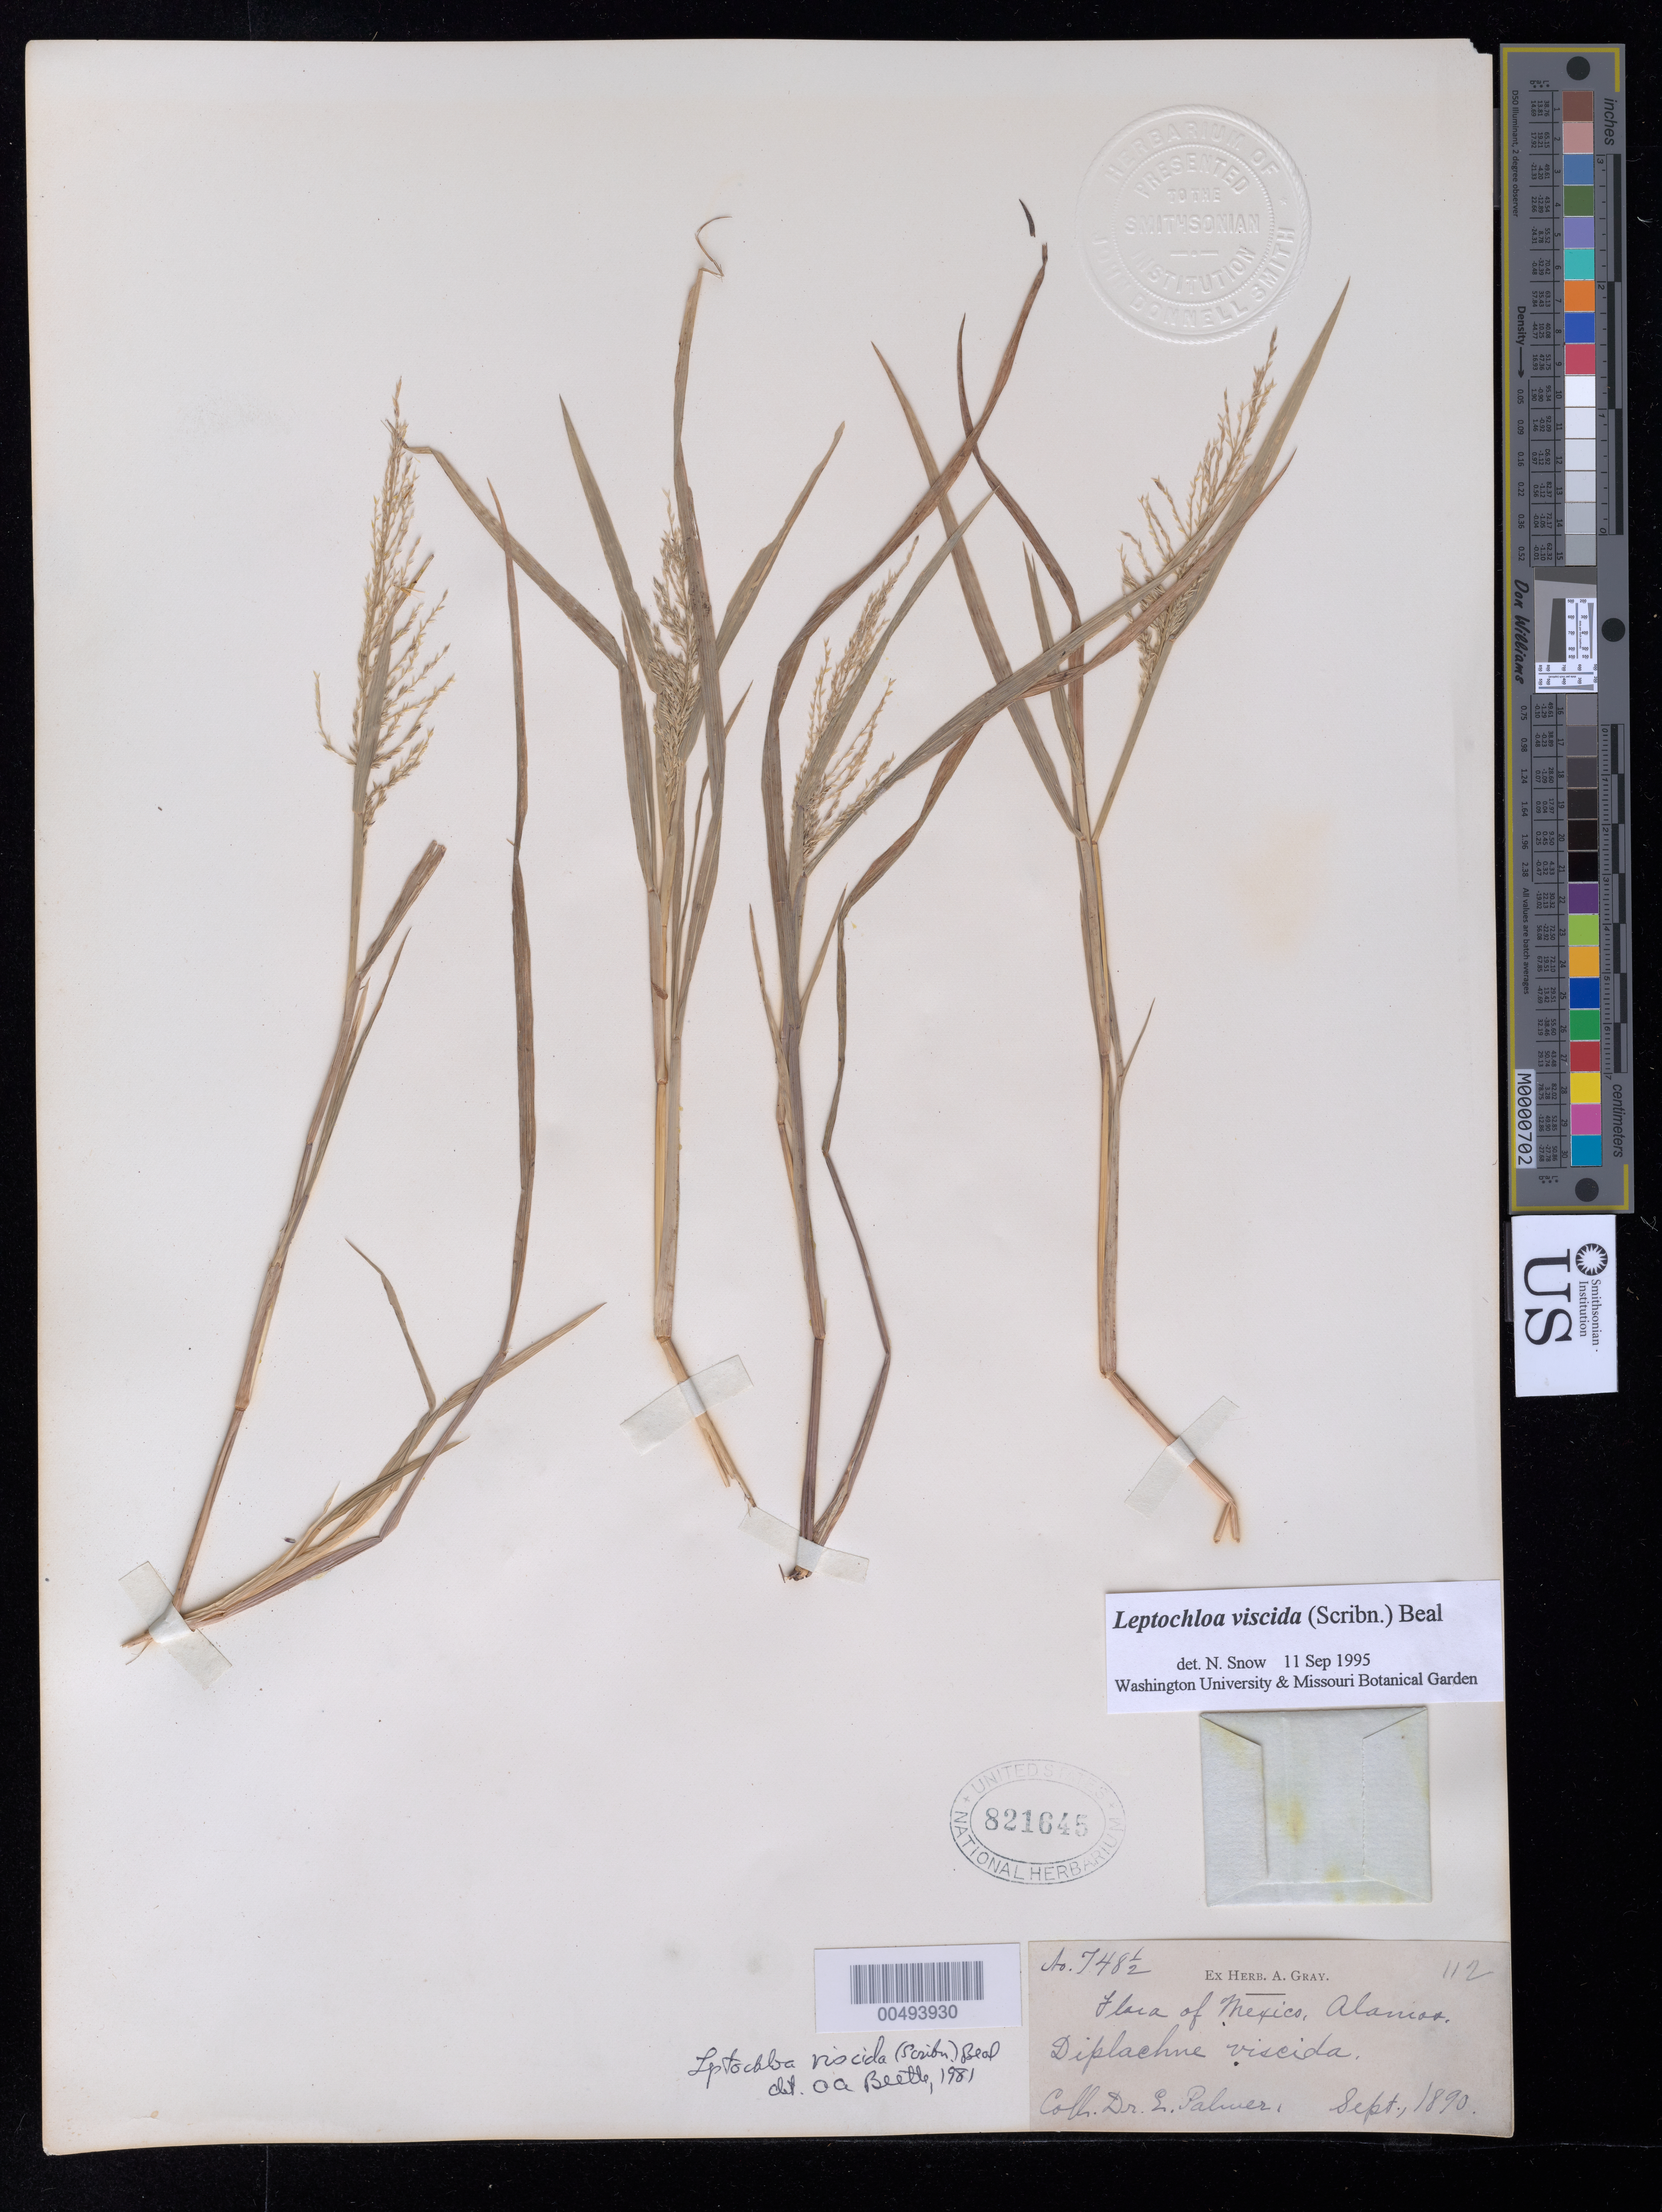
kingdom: Plantae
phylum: Tracheophyta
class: Liliopsida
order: Poales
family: Poaceae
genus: Leptochloa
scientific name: Leptochloa viscida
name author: (Scribn.) W.J. Beal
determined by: Beetle, Alan A.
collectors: E. Palmer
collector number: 748.5/112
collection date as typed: Sep 1890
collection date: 1890-09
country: Mexico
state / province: Sonora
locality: Alamos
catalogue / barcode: US 821645